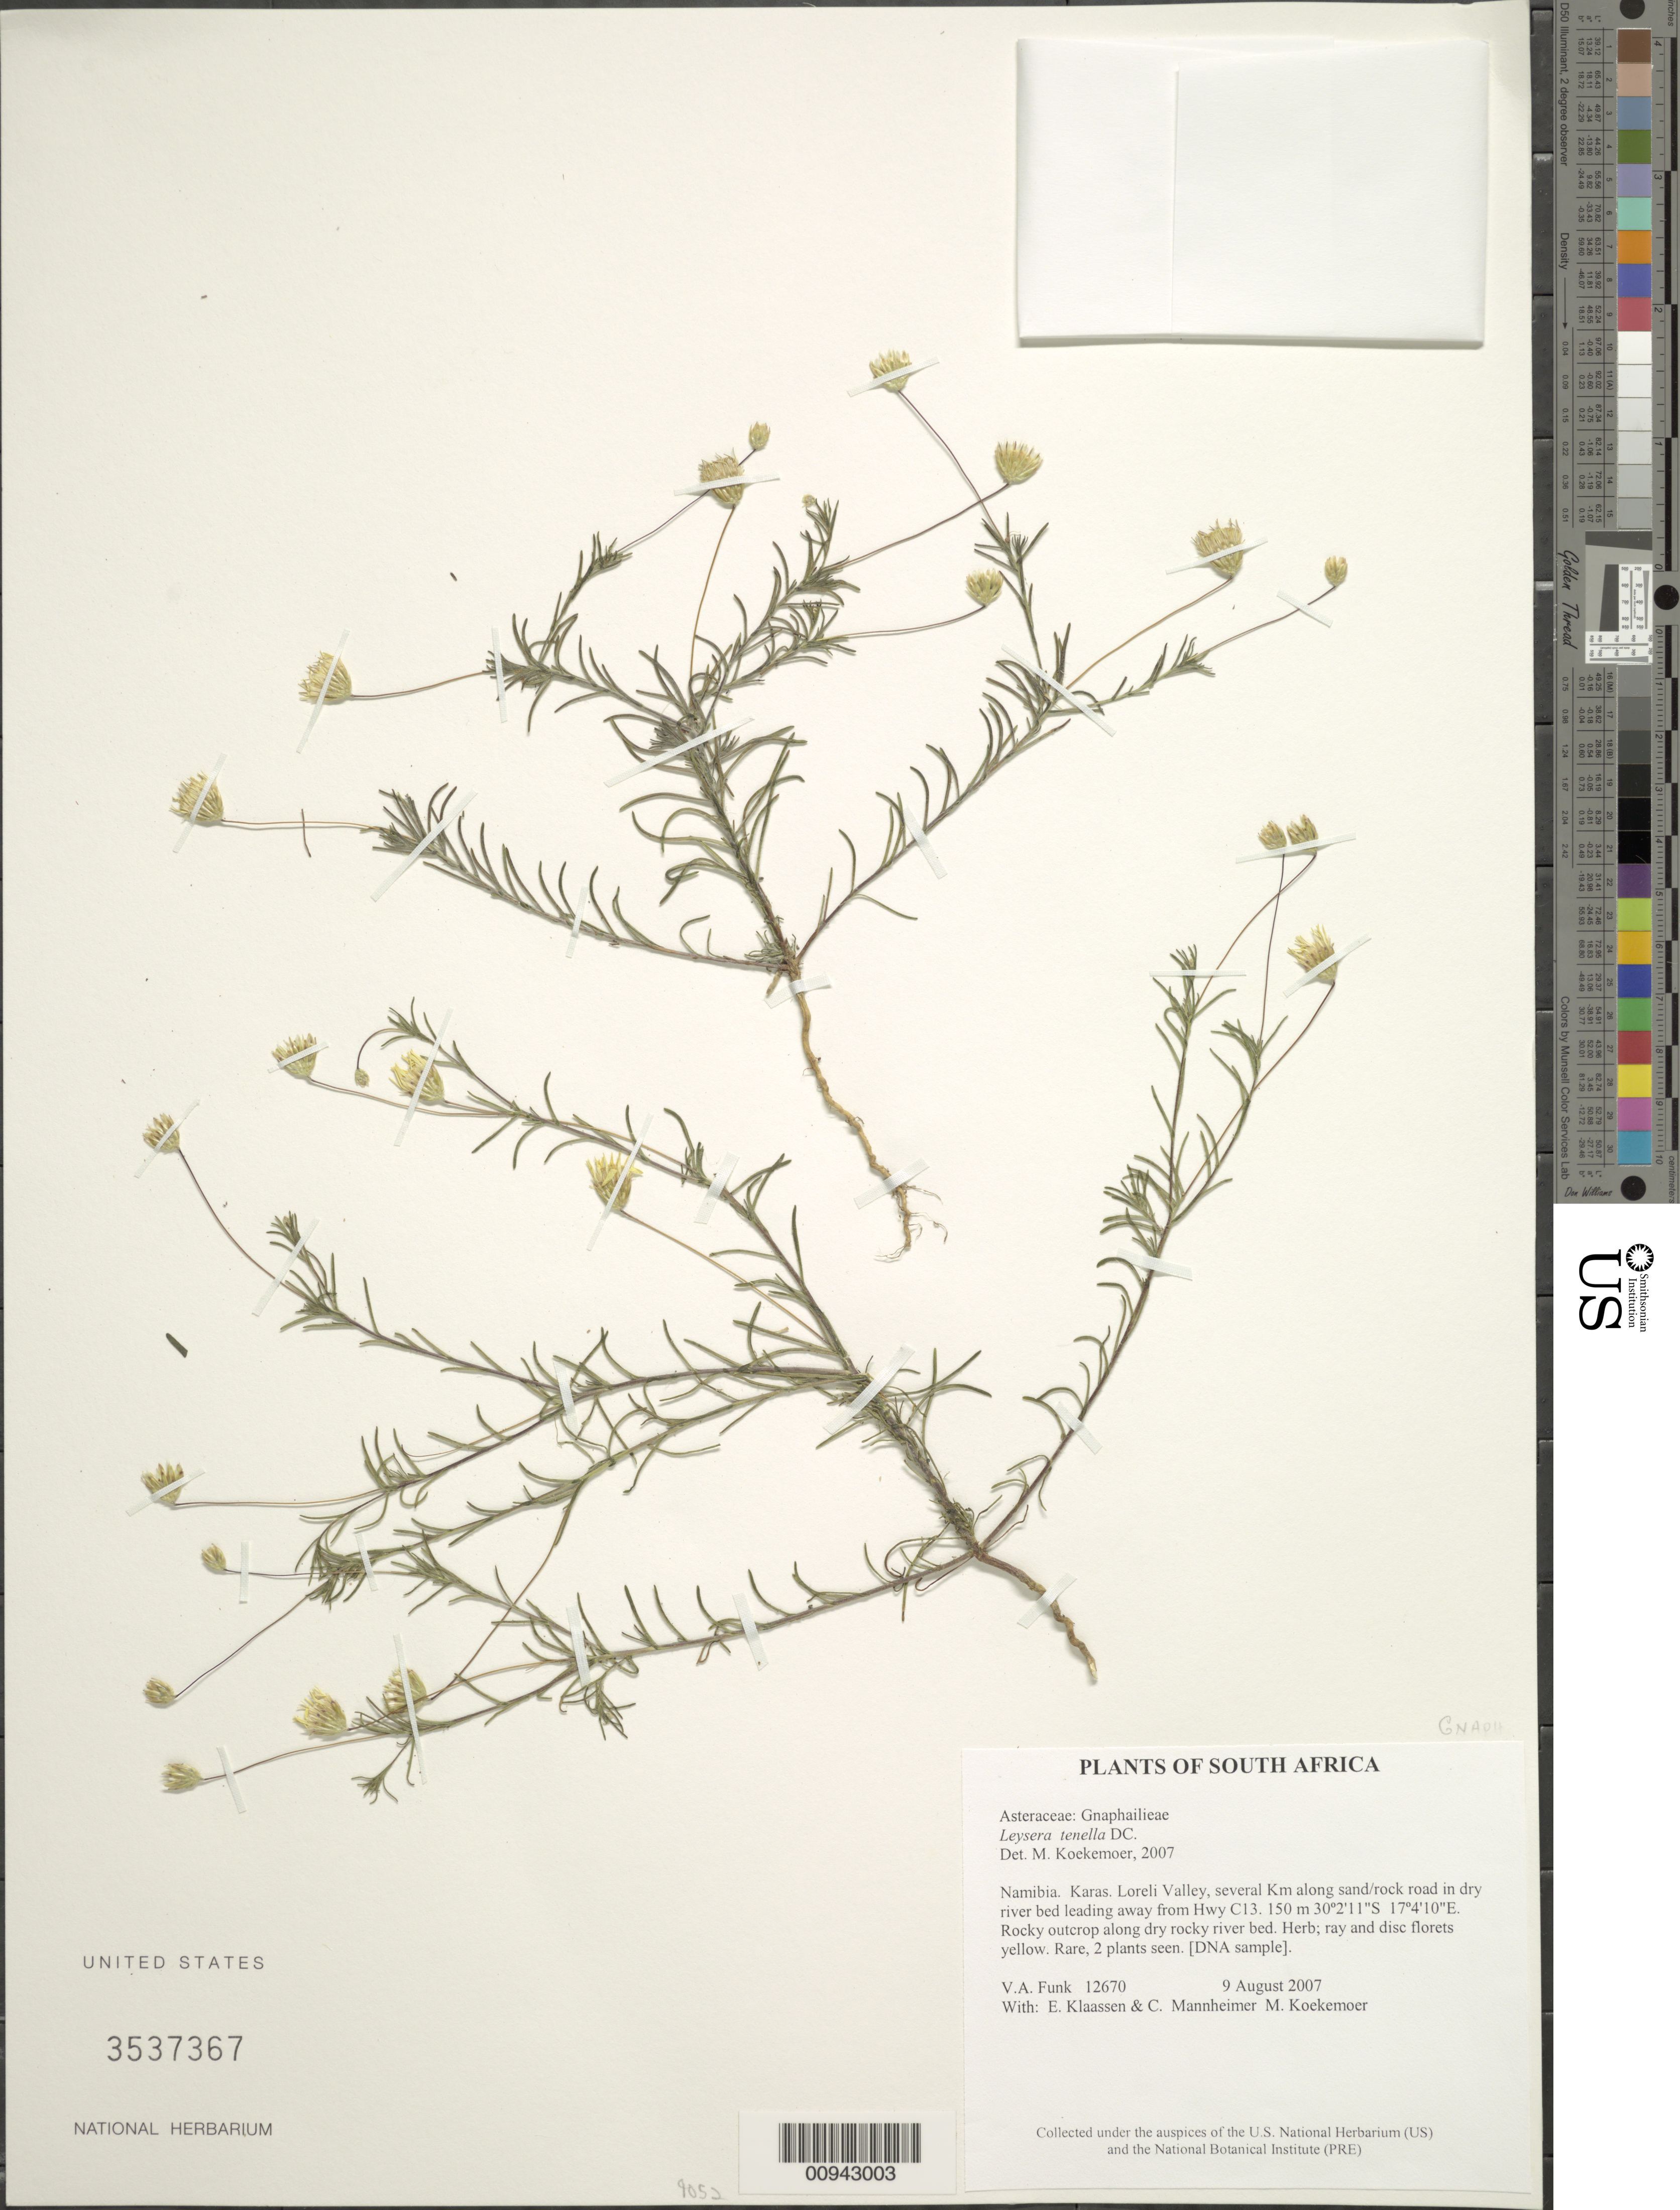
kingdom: Plantae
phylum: Tracheophyta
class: Magnoliopsida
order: Asterales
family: Asteraceae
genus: Leysera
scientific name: Leysera tenella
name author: DC.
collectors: V. Funk, E. S. Klaassen, C. A. Mannheimer & M. Koekemoer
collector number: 12670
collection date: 2007-08-09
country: Namibia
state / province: Karas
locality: Loreli Valley, several Km along sand/rock road in dry river bed leading away from Hwy C13.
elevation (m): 150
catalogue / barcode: US 3537367